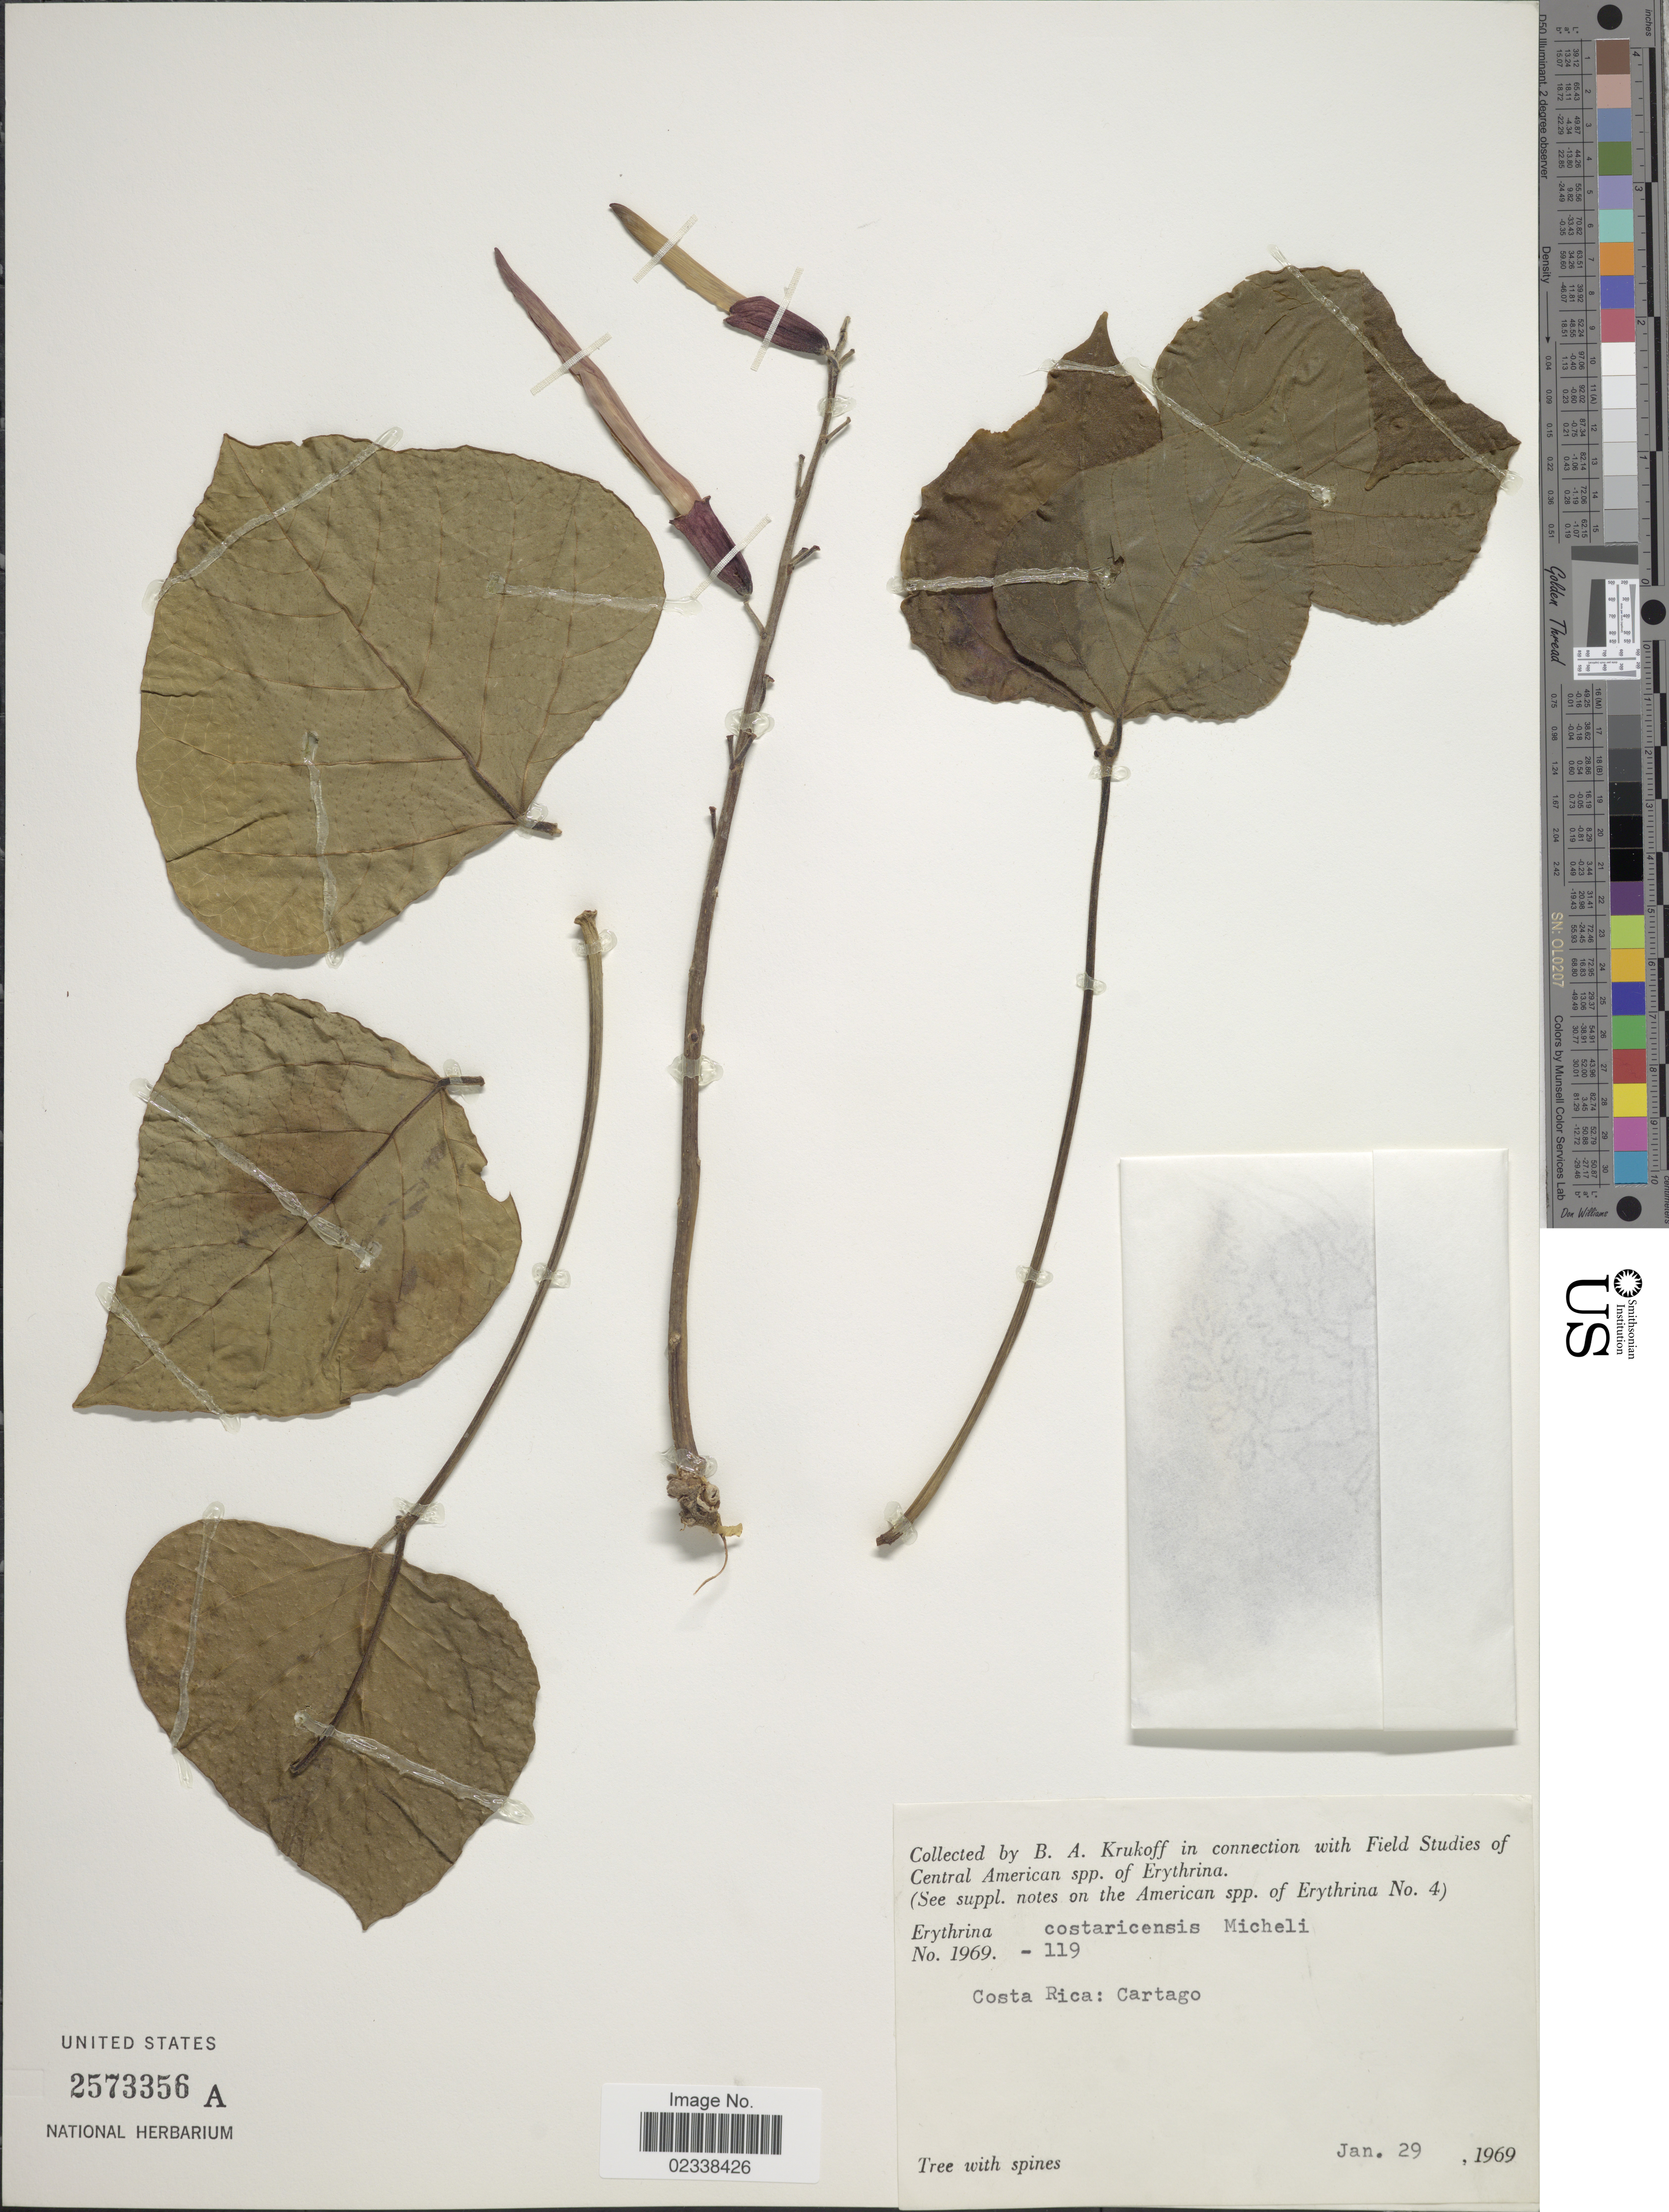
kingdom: Plantae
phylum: Tracheophyta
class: Magnoliopsida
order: Fabales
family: Fabaceae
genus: Erythrina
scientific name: Erythrina costaricensis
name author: Micheli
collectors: B. A. Krukoff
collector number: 1969-119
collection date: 1969-01-29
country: Costa Rica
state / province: Cartago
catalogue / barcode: US 2573356A